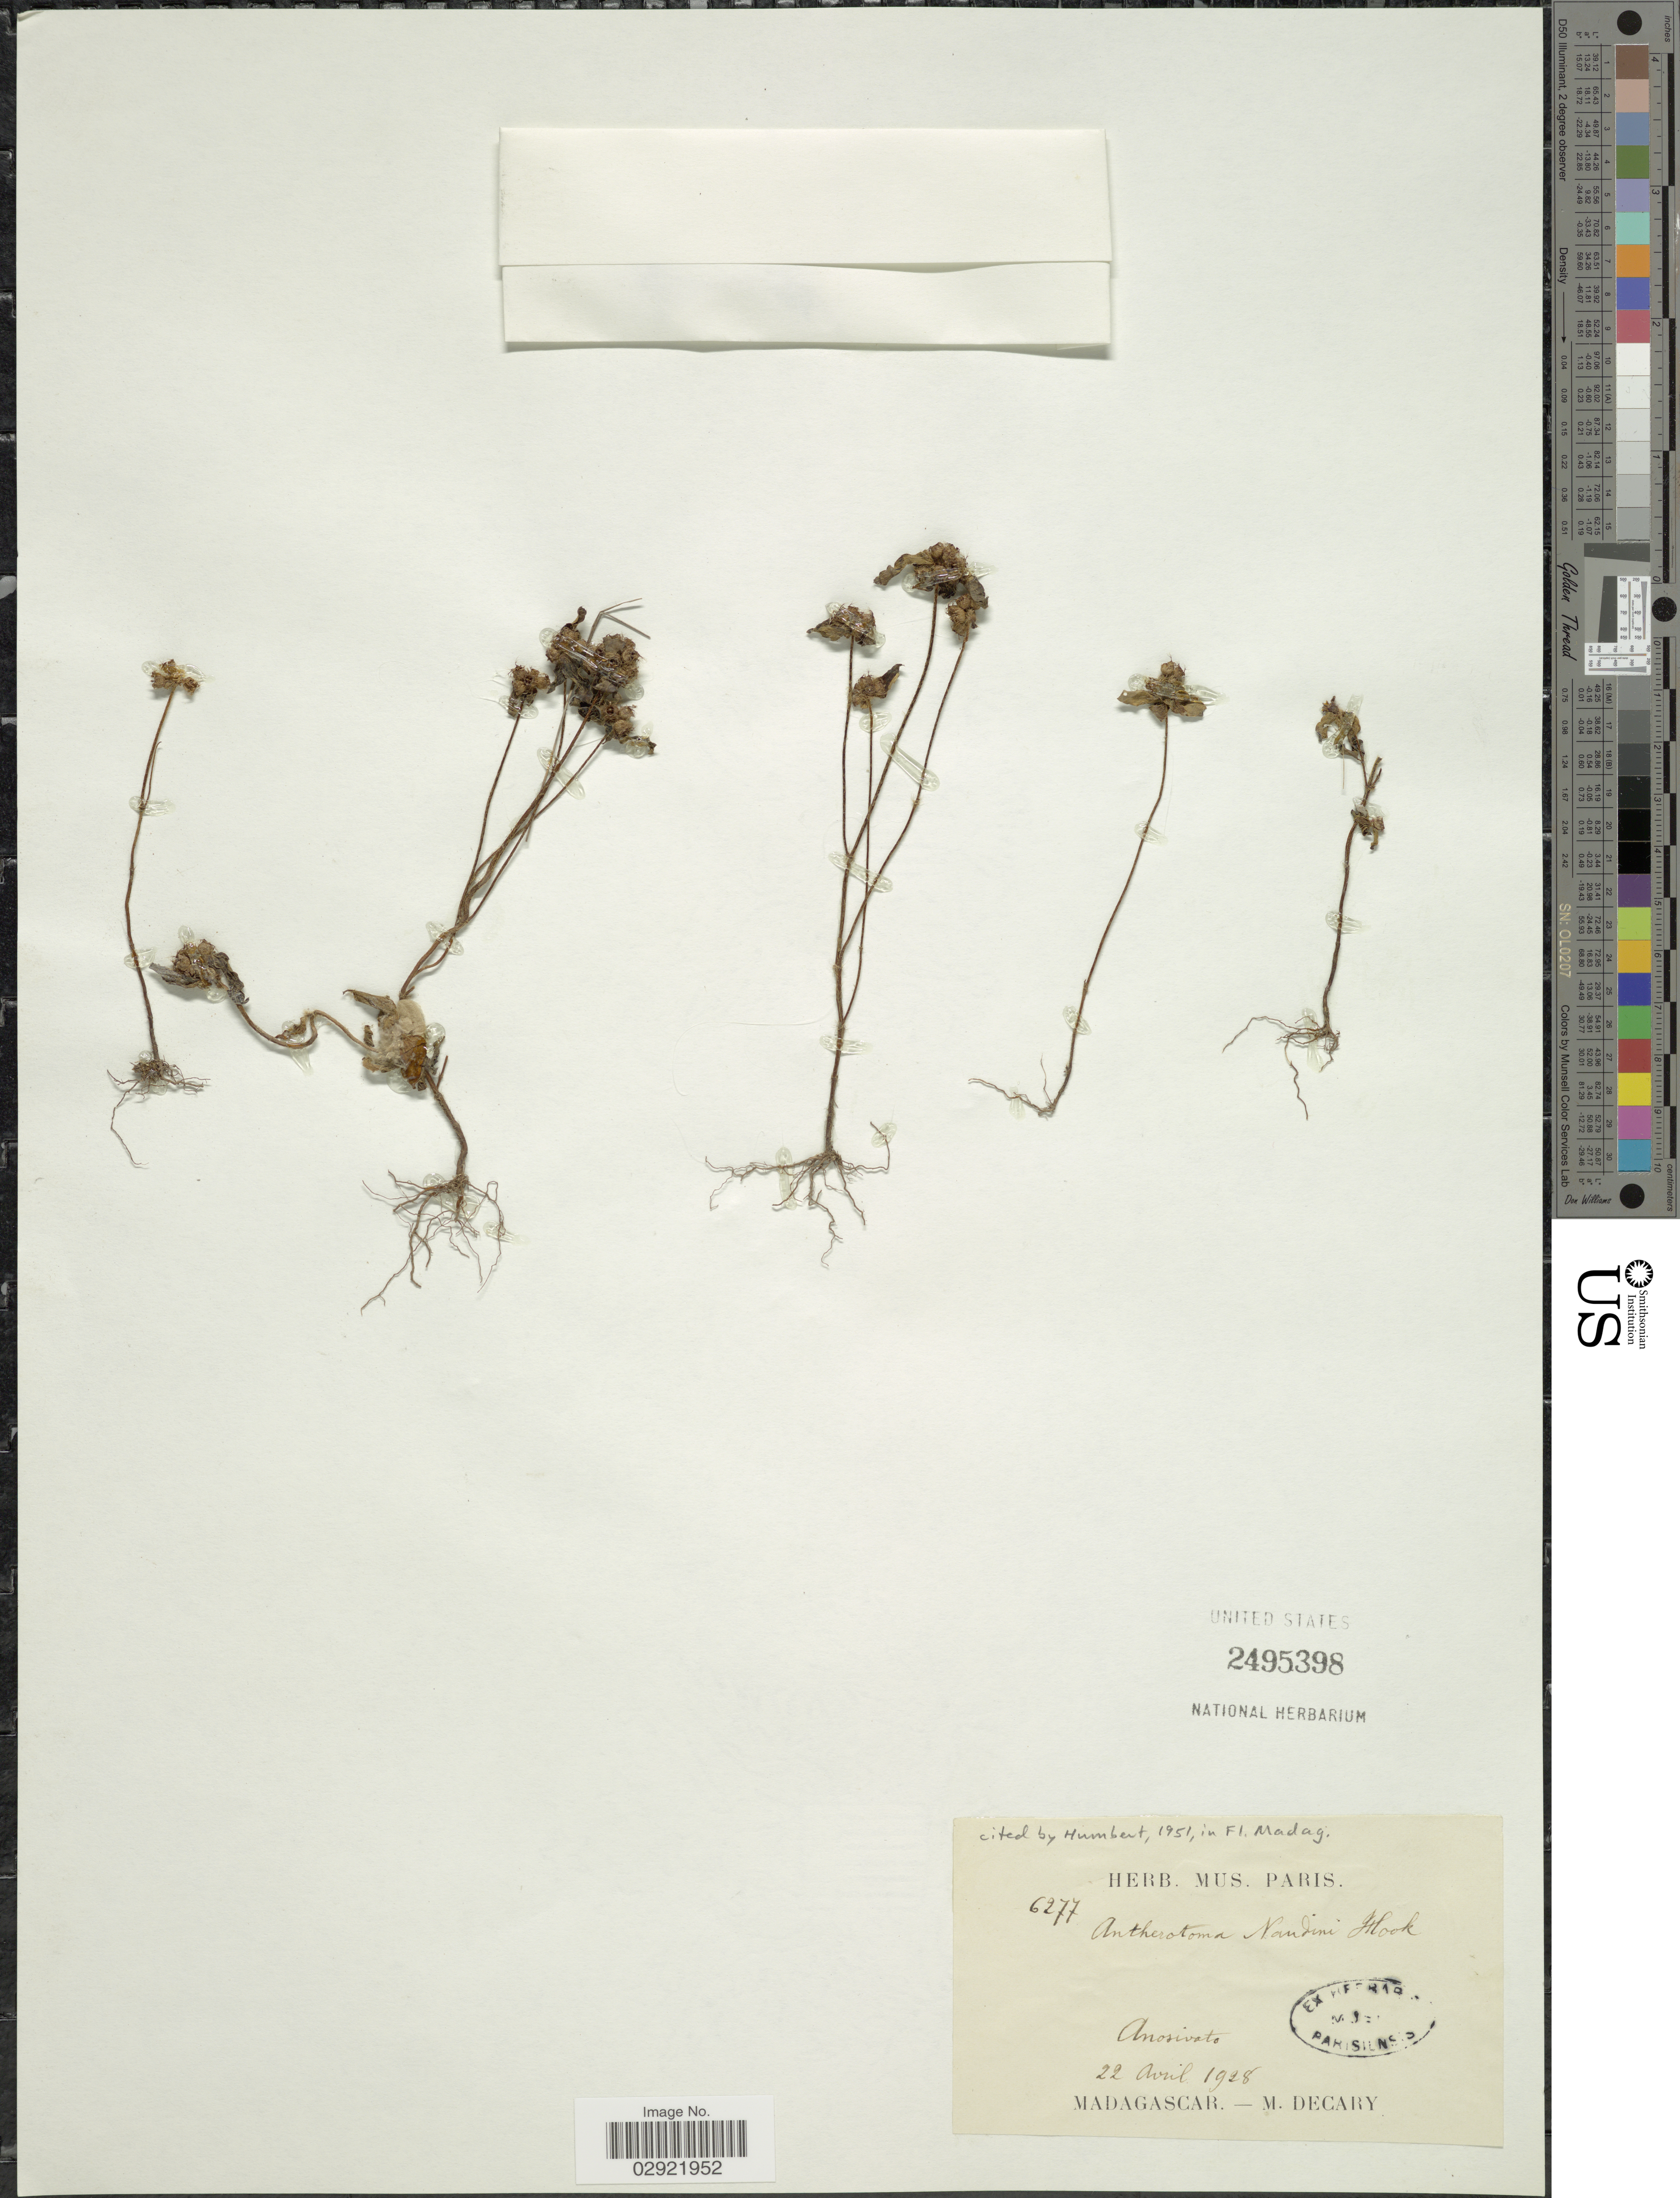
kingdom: Plantae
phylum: Tracheophyta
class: Magnoliopsida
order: Myrtales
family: Melastomataceae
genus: Antherotoma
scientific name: Antherotoma naudinii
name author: Hook. f.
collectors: R. Decary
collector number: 6277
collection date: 1928-04-22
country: Madagascar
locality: Anosivato.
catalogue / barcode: US 2495398